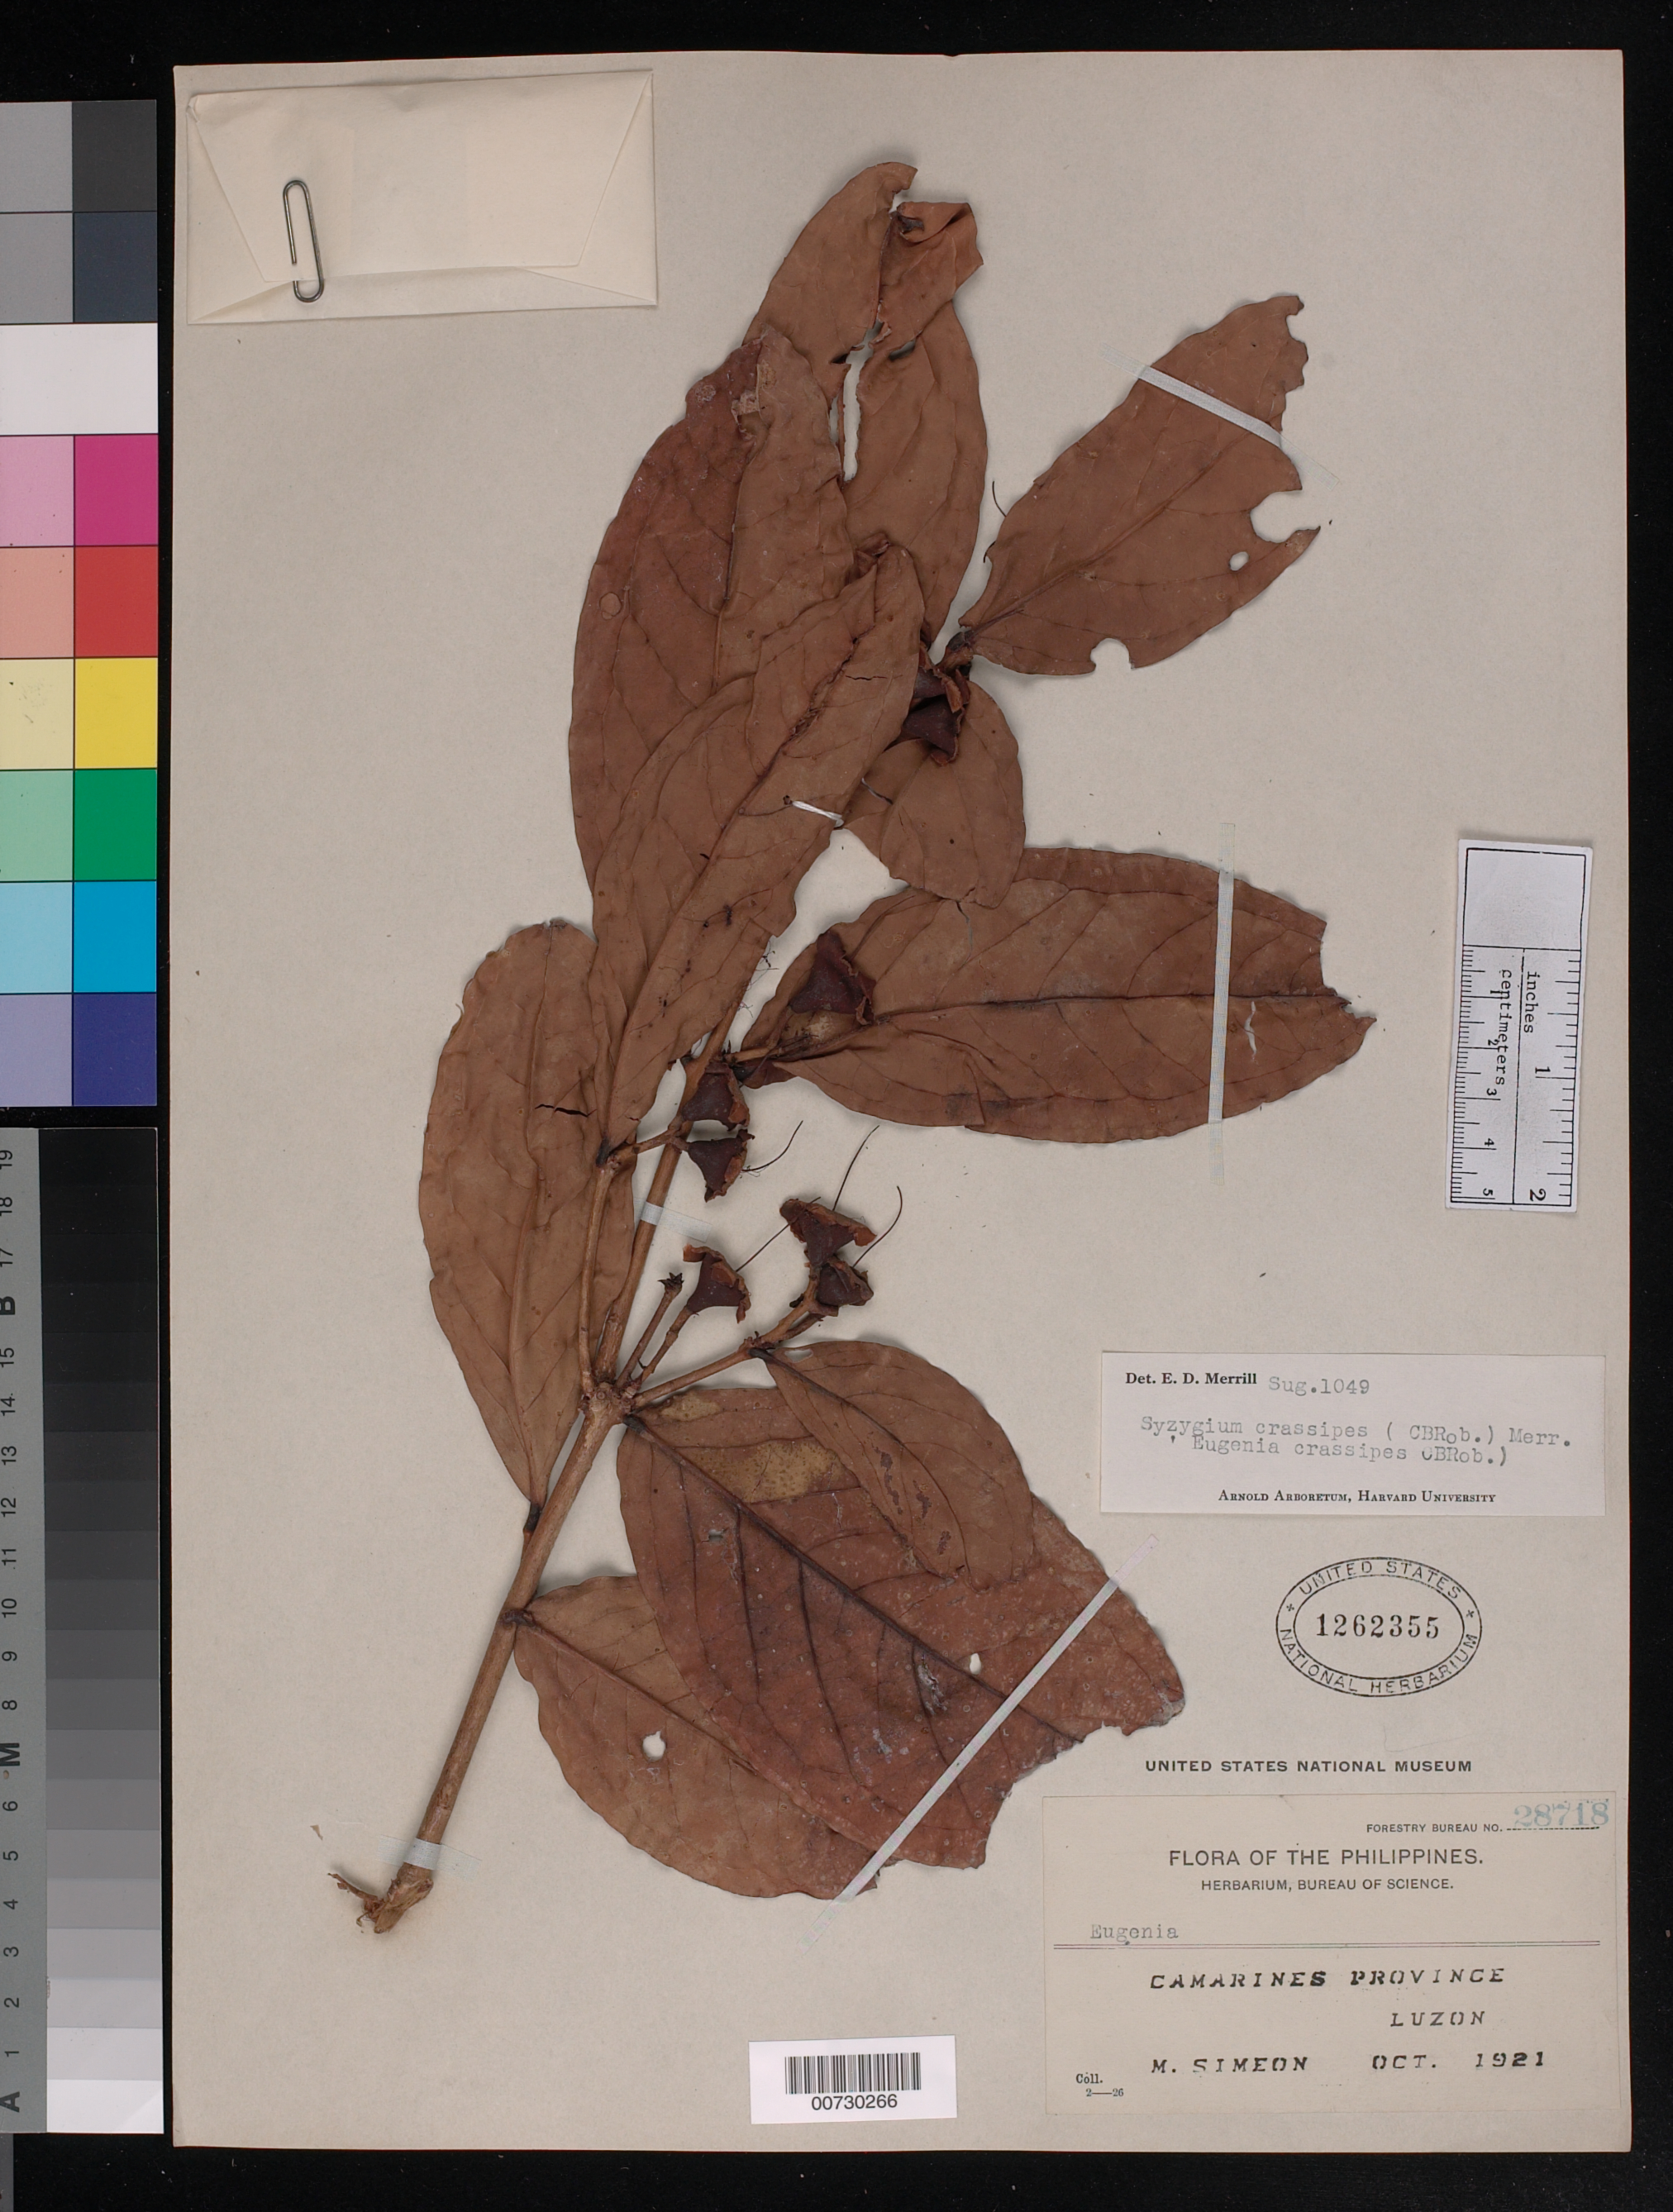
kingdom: Plantae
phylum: Tracheophyta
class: Magnoliopsida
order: Myrtales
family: Myrtaceae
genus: Syzygium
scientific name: Syzygium crassipes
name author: (C.B. Rob.) Merr.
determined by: Merrill, Elmer D.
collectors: M. Simeon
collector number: For. Bur. 28718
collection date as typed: Oct 1921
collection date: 1921-10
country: Philippines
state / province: Bicol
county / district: Camarines Norte / Camarines Sur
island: Luzon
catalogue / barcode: US 1262355